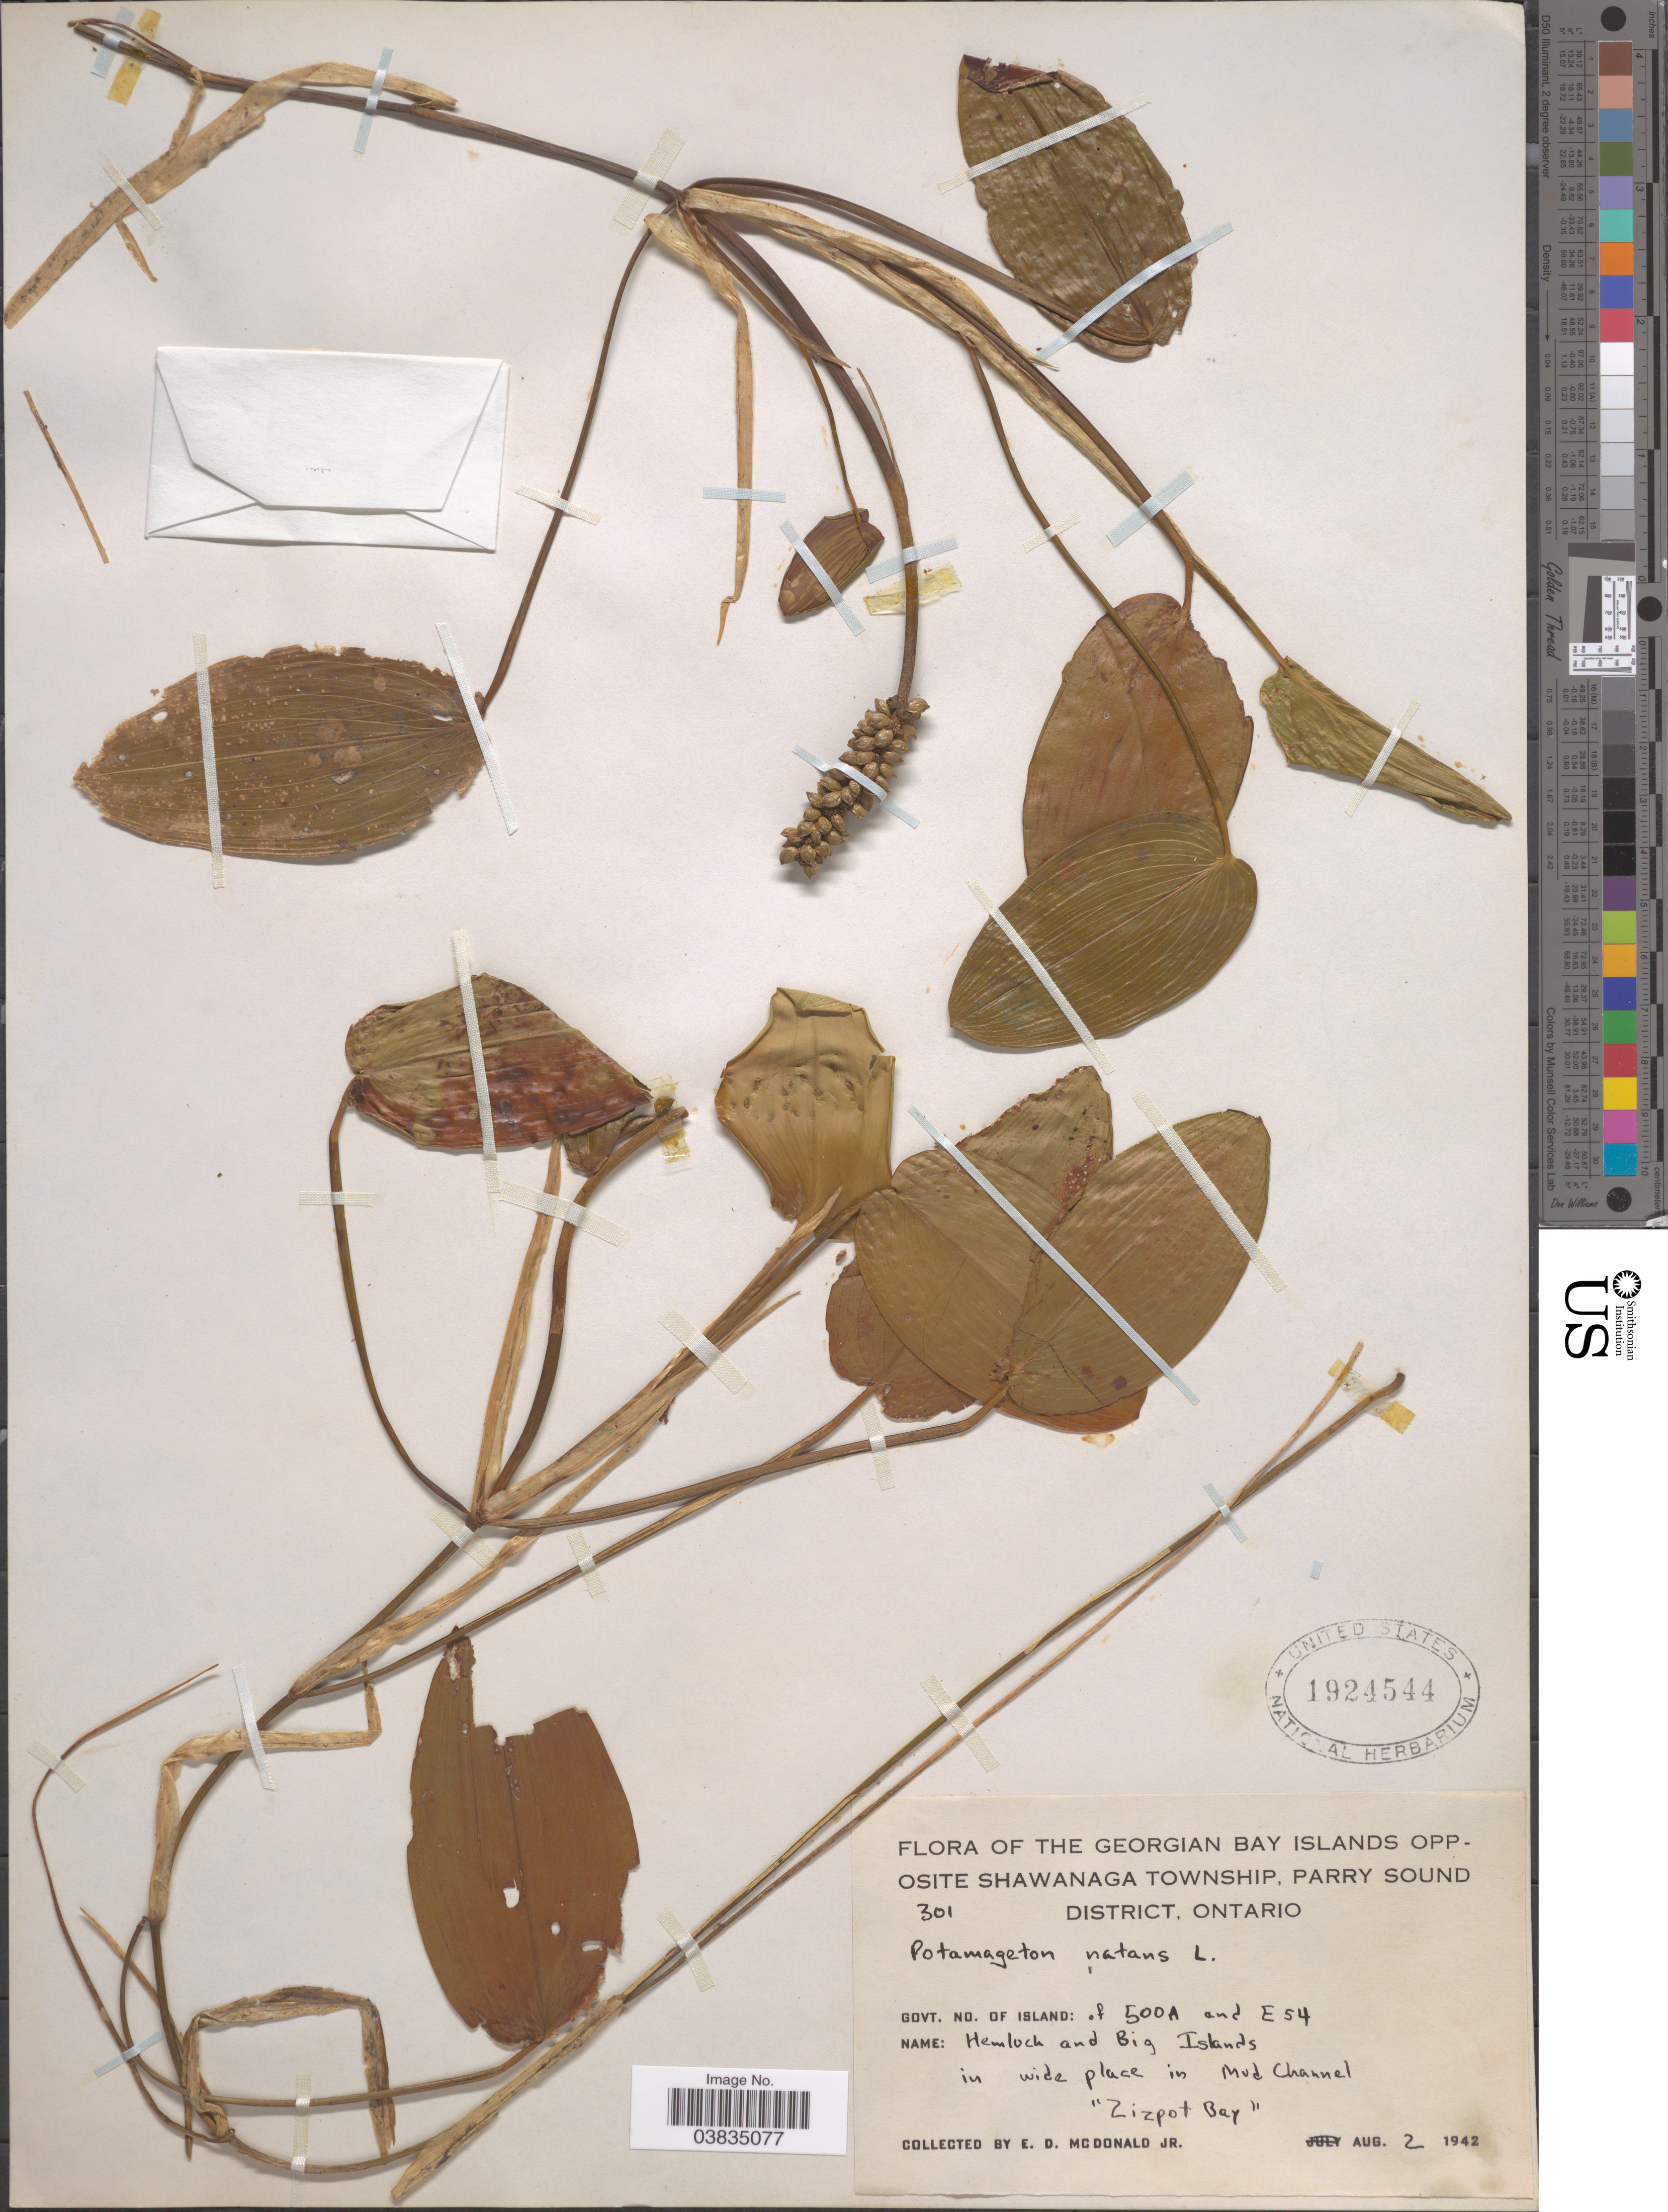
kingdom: Plantae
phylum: Tracheophyta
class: Liliopsida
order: Alismatales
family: Potamogetonaceae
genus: Potamogeton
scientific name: Potamogeton natans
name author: L.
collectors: E. D. McDonald Jr.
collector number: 301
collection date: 1942-08-02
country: Canada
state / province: Ontario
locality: Georgian Bay Islands Opposite Shawanaga Township, Parry Sound District. Govt. no of island: of 500A and E54. Hemlock and Big Islands. In wide place in Mud Channel "Zizpot Bay".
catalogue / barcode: US 1924544